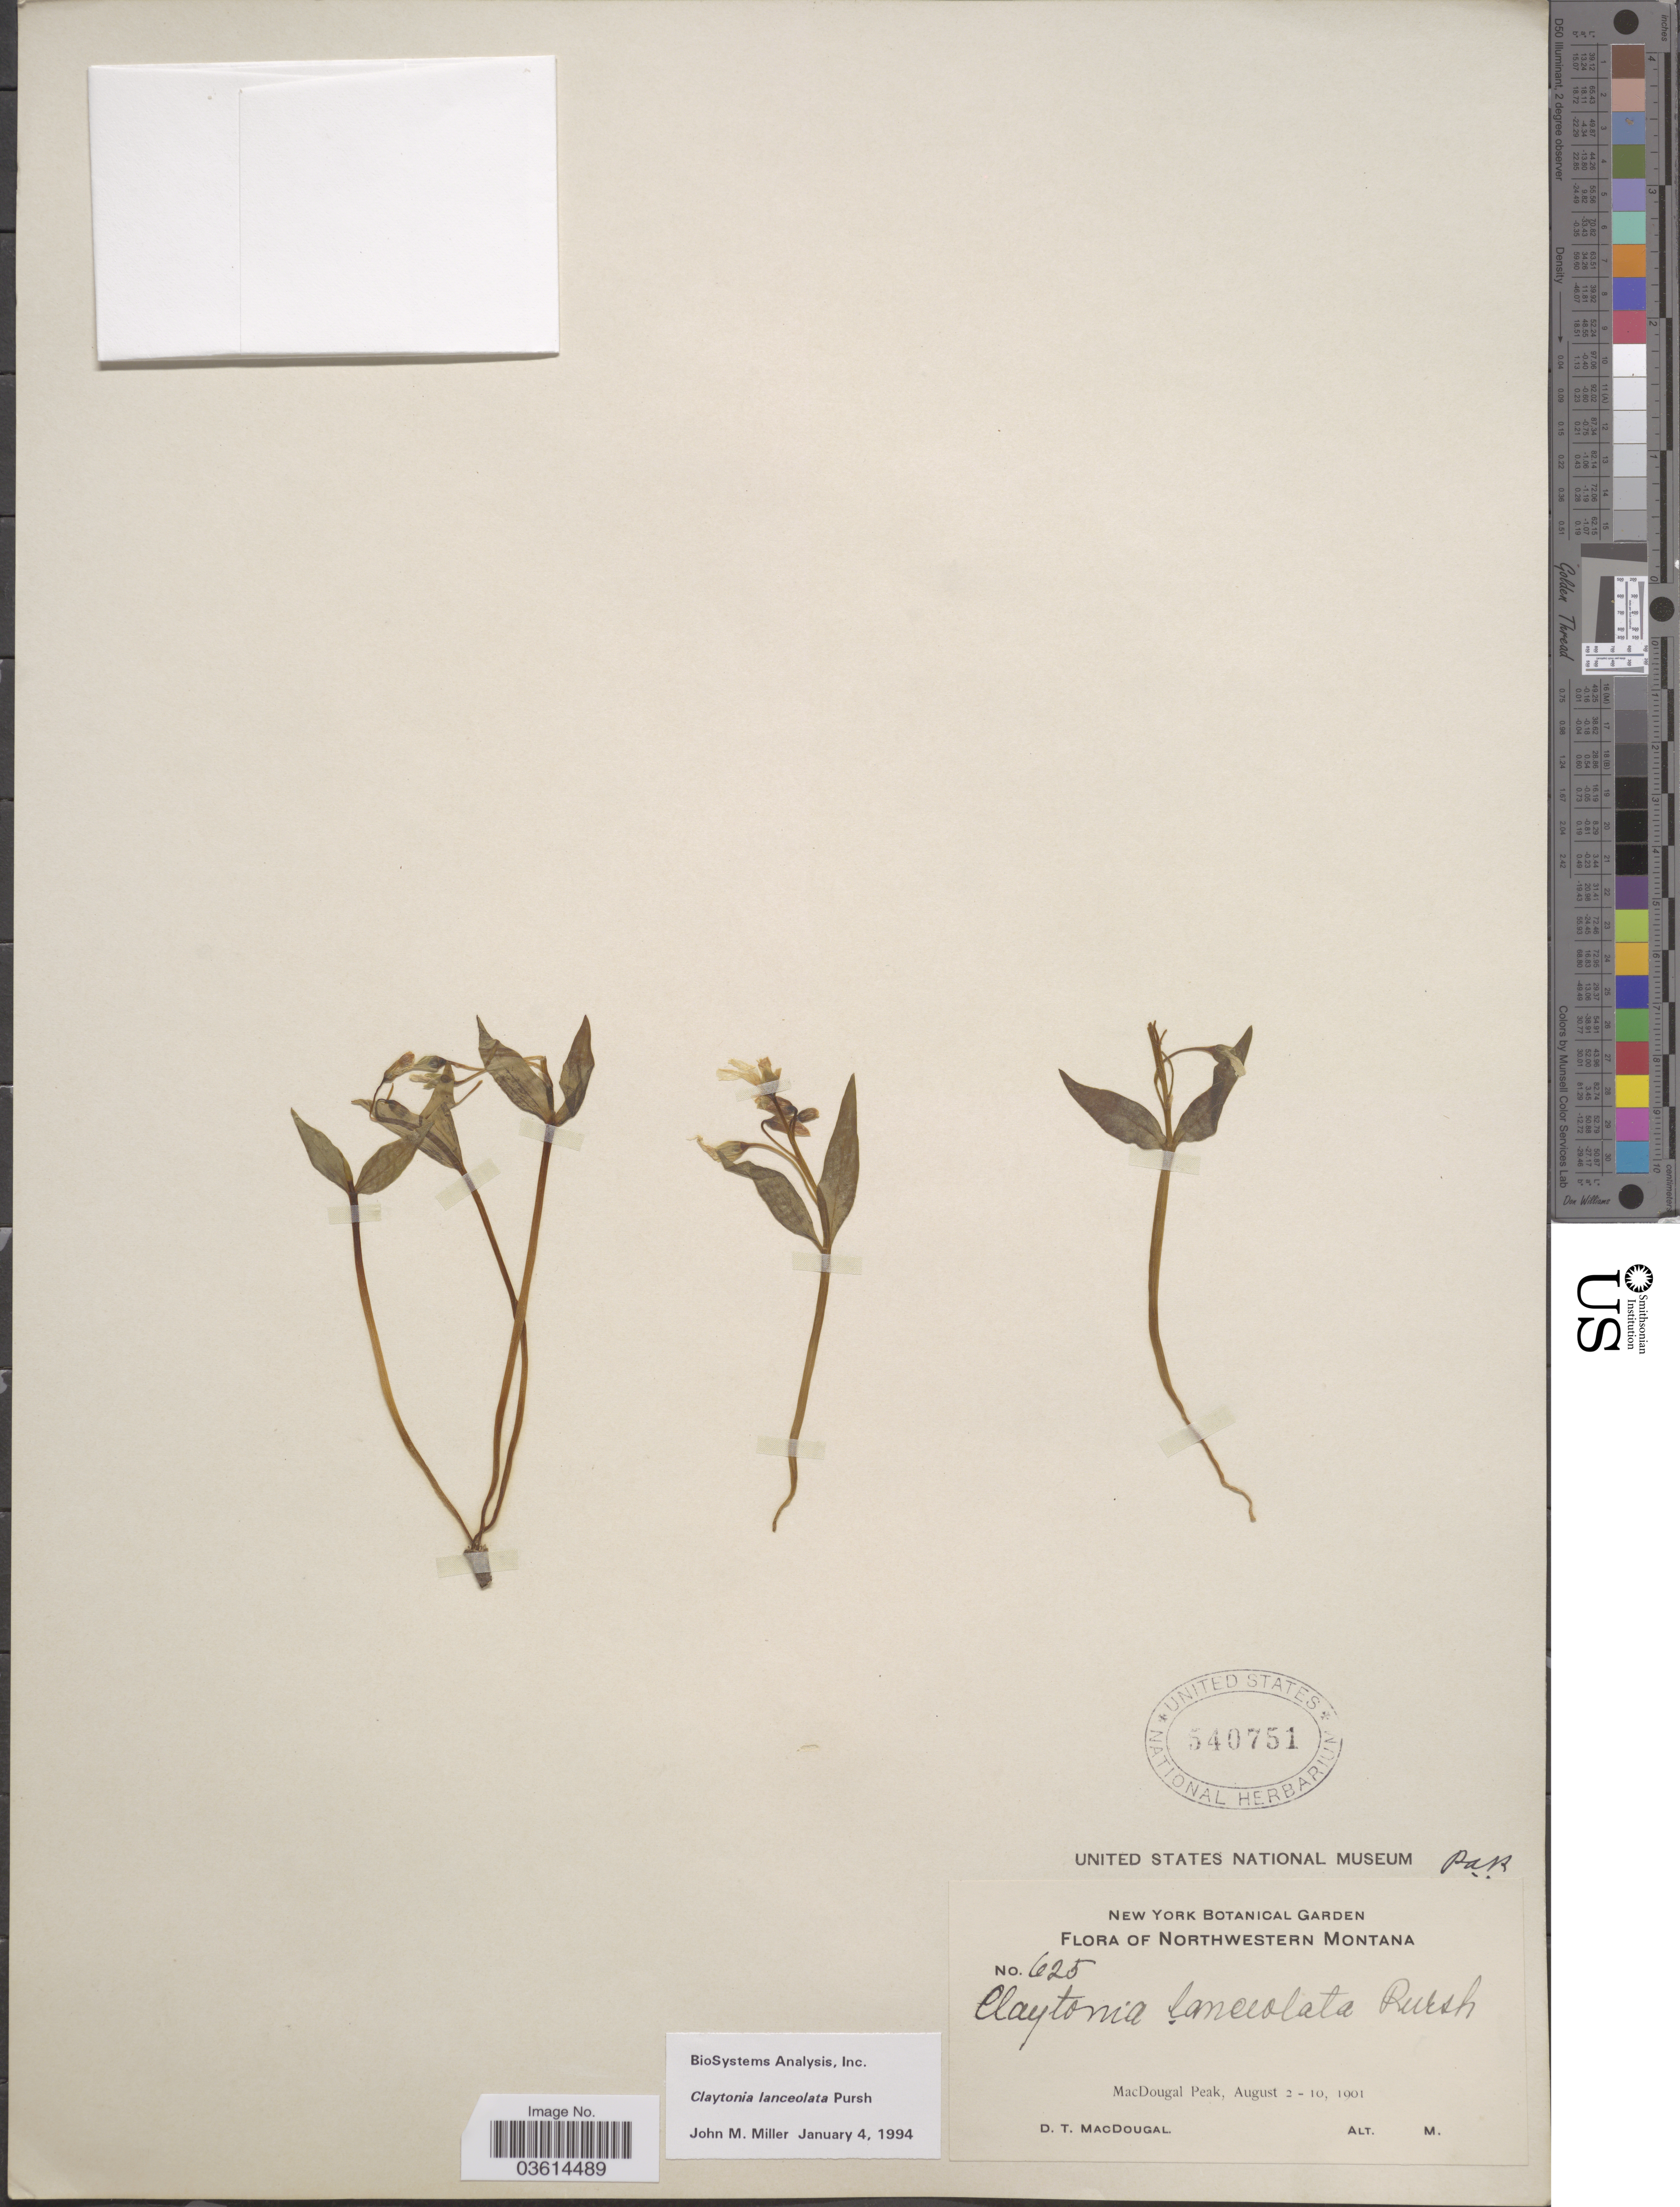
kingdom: Plantae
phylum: Tracheophyta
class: Magnoliopsida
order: Caryophyllales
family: Montiaceae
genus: Claytonia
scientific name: Claytonia lanceolata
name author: Pursh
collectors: D. T. MacDougal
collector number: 625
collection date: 1901-08-02/1901-08-10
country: United States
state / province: Montana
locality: Northwestern Montana. MacDougal Peak.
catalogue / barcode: US 540751